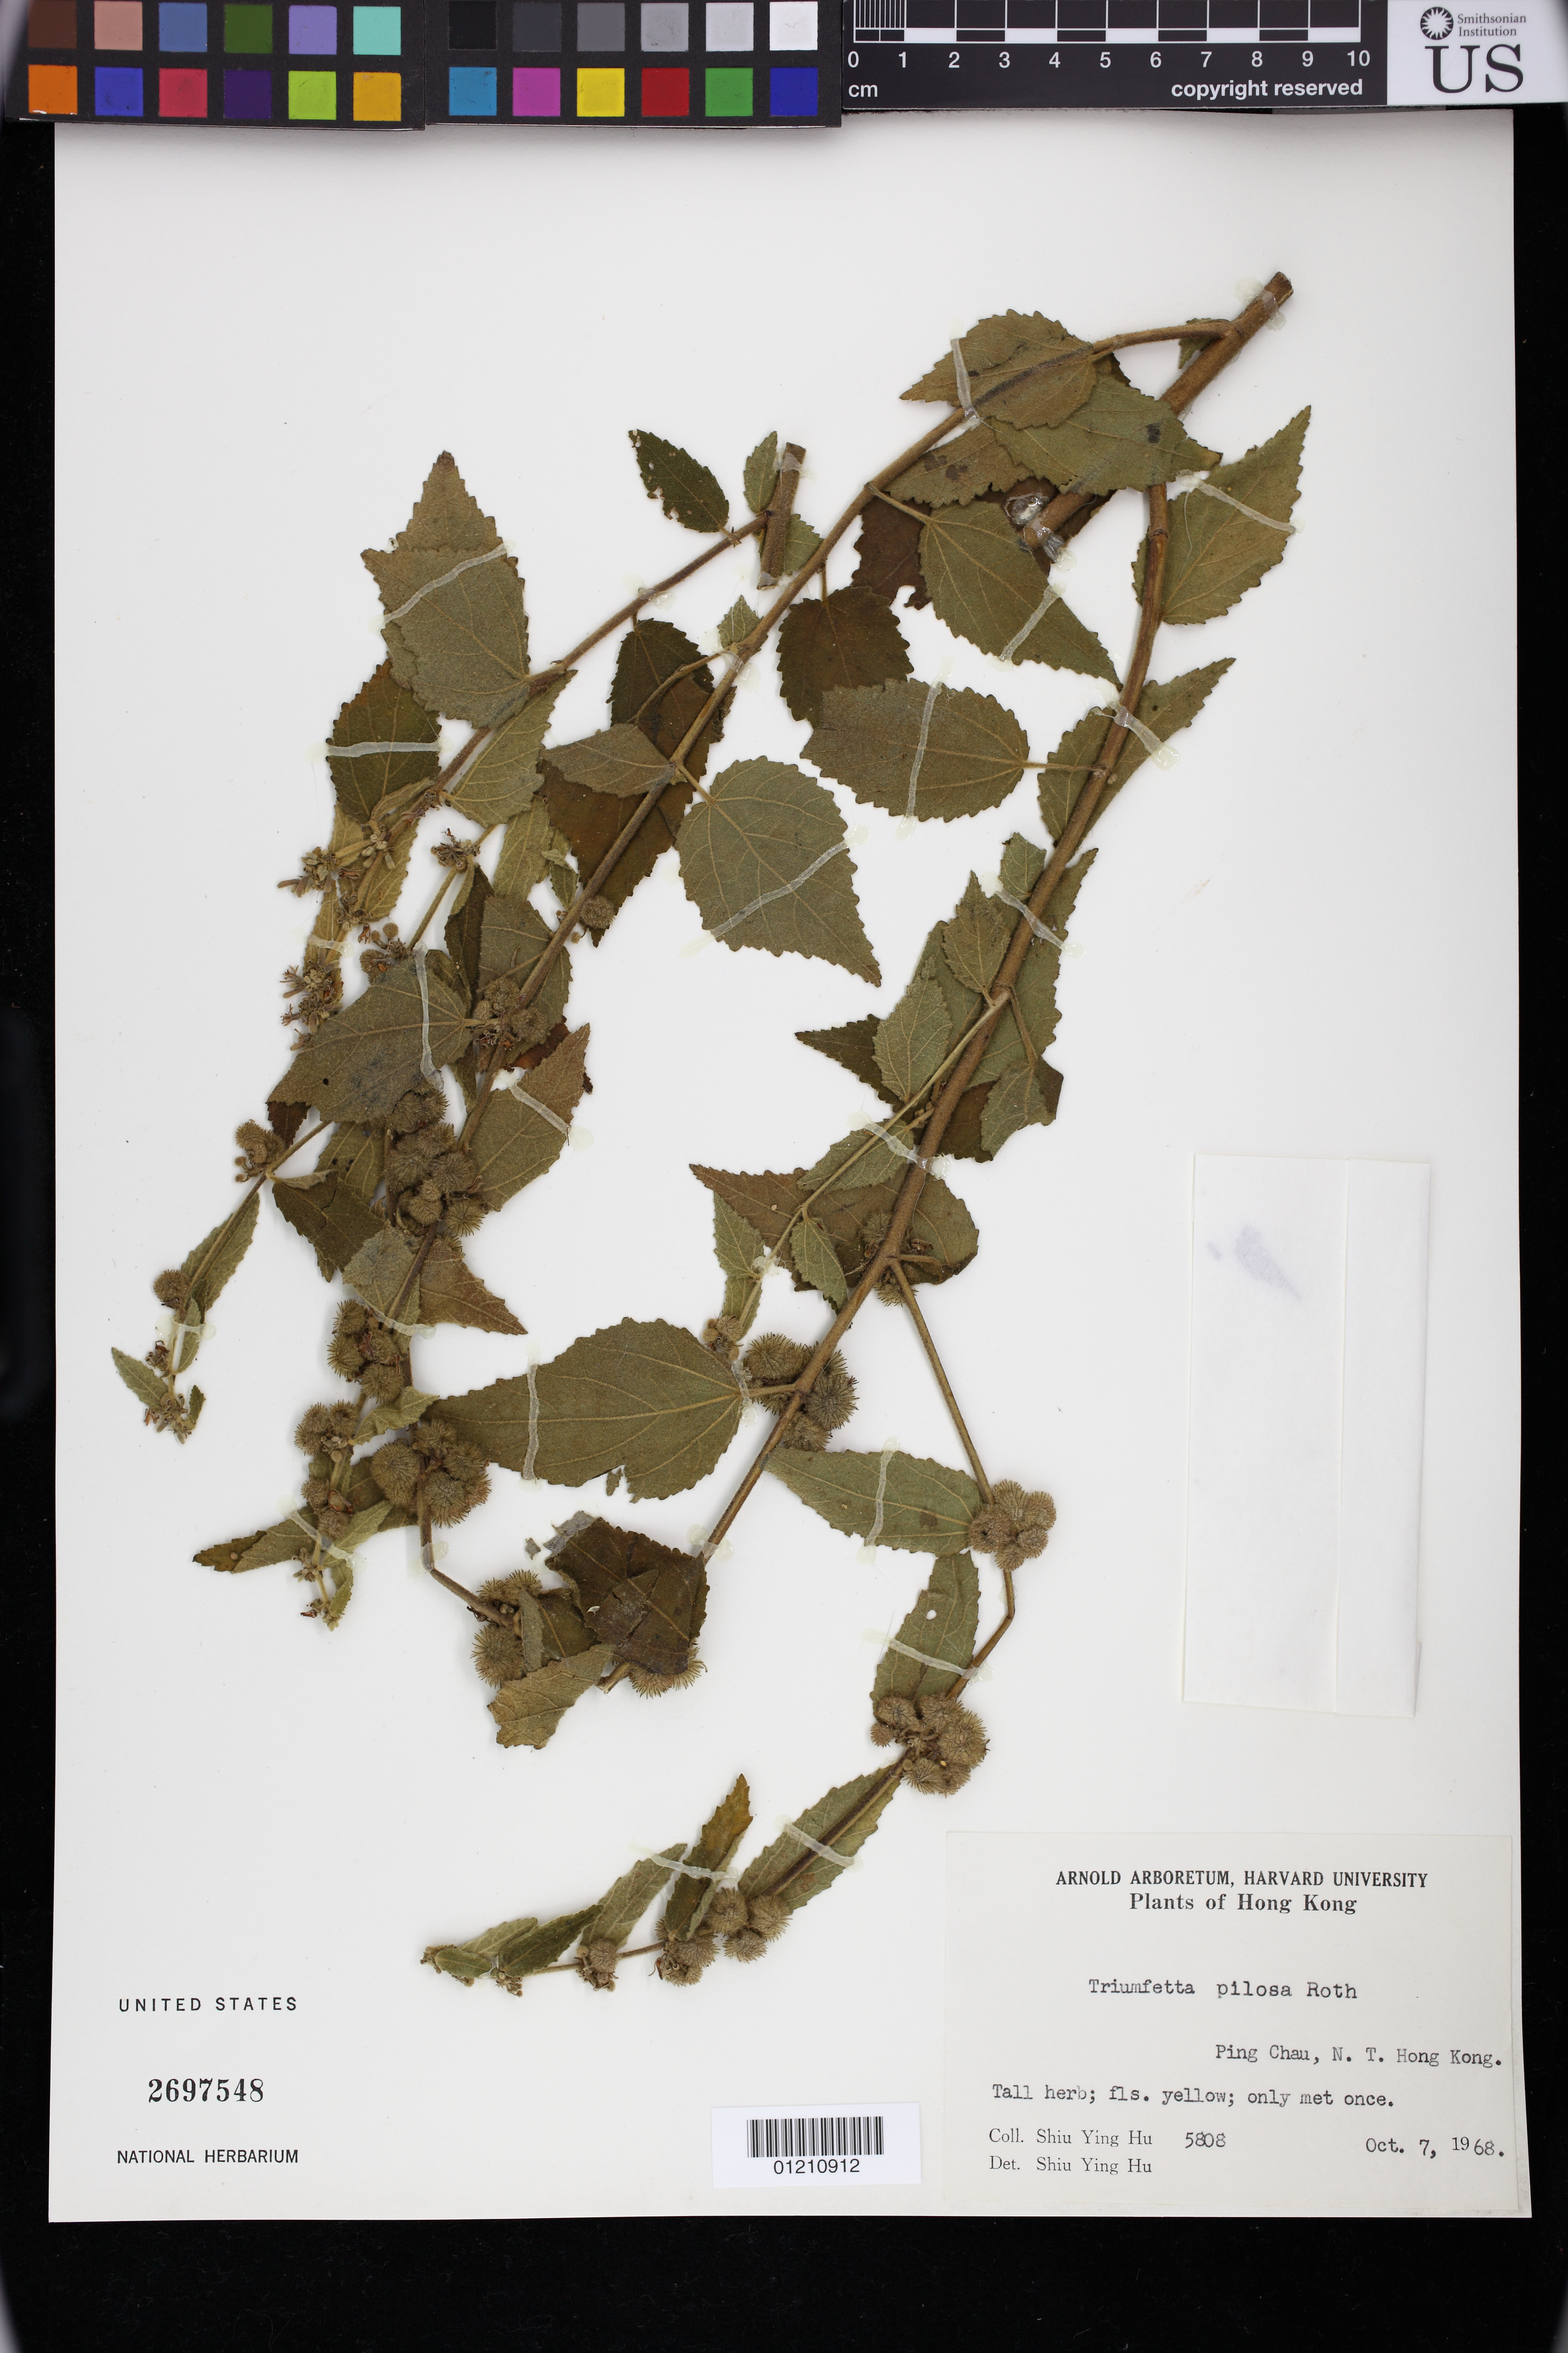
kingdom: Plantae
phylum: Tracheophyta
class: Magnoliopsida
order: Malvales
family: Malvaceae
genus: Triumfetta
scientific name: Triumfetta pilosa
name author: Roth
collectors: S. Y. Hu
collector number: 5808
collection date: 1968-10-07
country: China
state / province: Hong Kong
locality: New Territories Ping Chau [[Tung Ping Chau]], N.T. Hong Kong.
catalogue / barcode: US 2697548